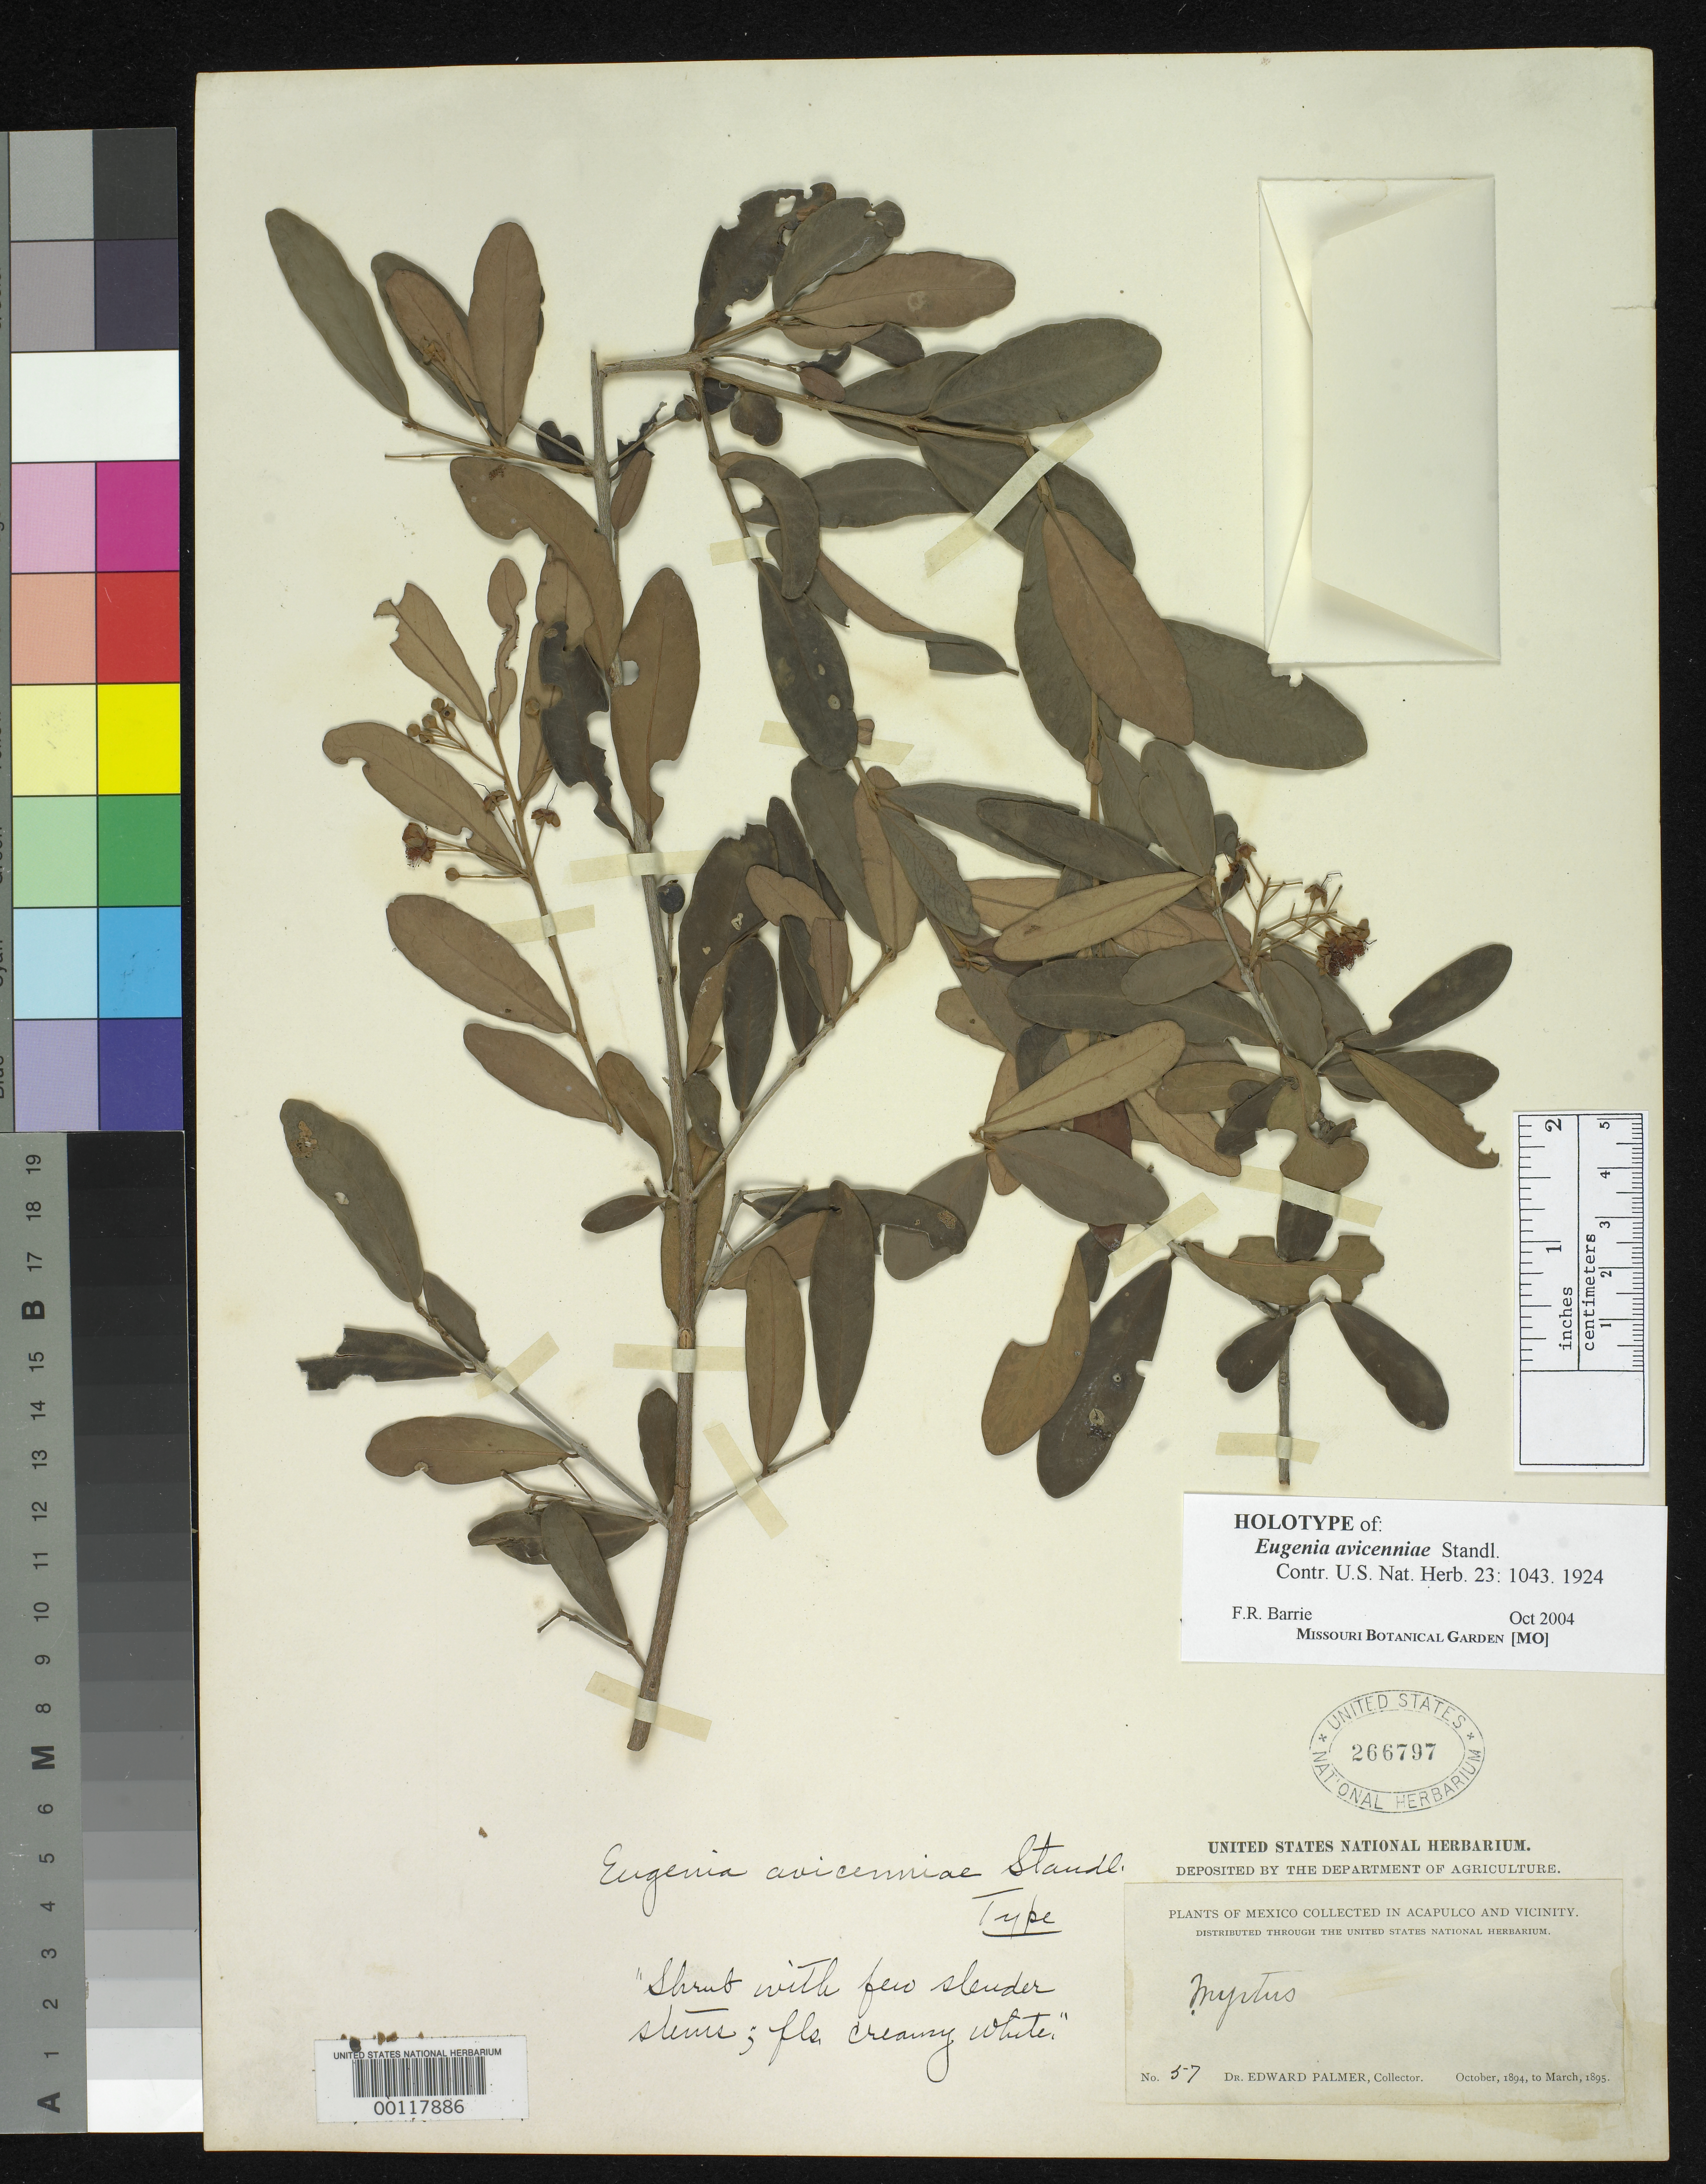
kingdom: Plantae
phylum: Tracheophyta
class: Magnoliopsida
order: Myrtales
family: Myrtaceae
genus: Eugenia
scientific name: Eugenia avicenniae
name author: Standl.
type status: Holotype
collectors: E. Palmer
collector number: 57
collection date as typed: Oct 1894 to -- Mar 1895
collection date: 1894-10/1895-03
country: Mexico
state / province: Guerrero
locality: Acapulco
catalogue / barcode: US 266797